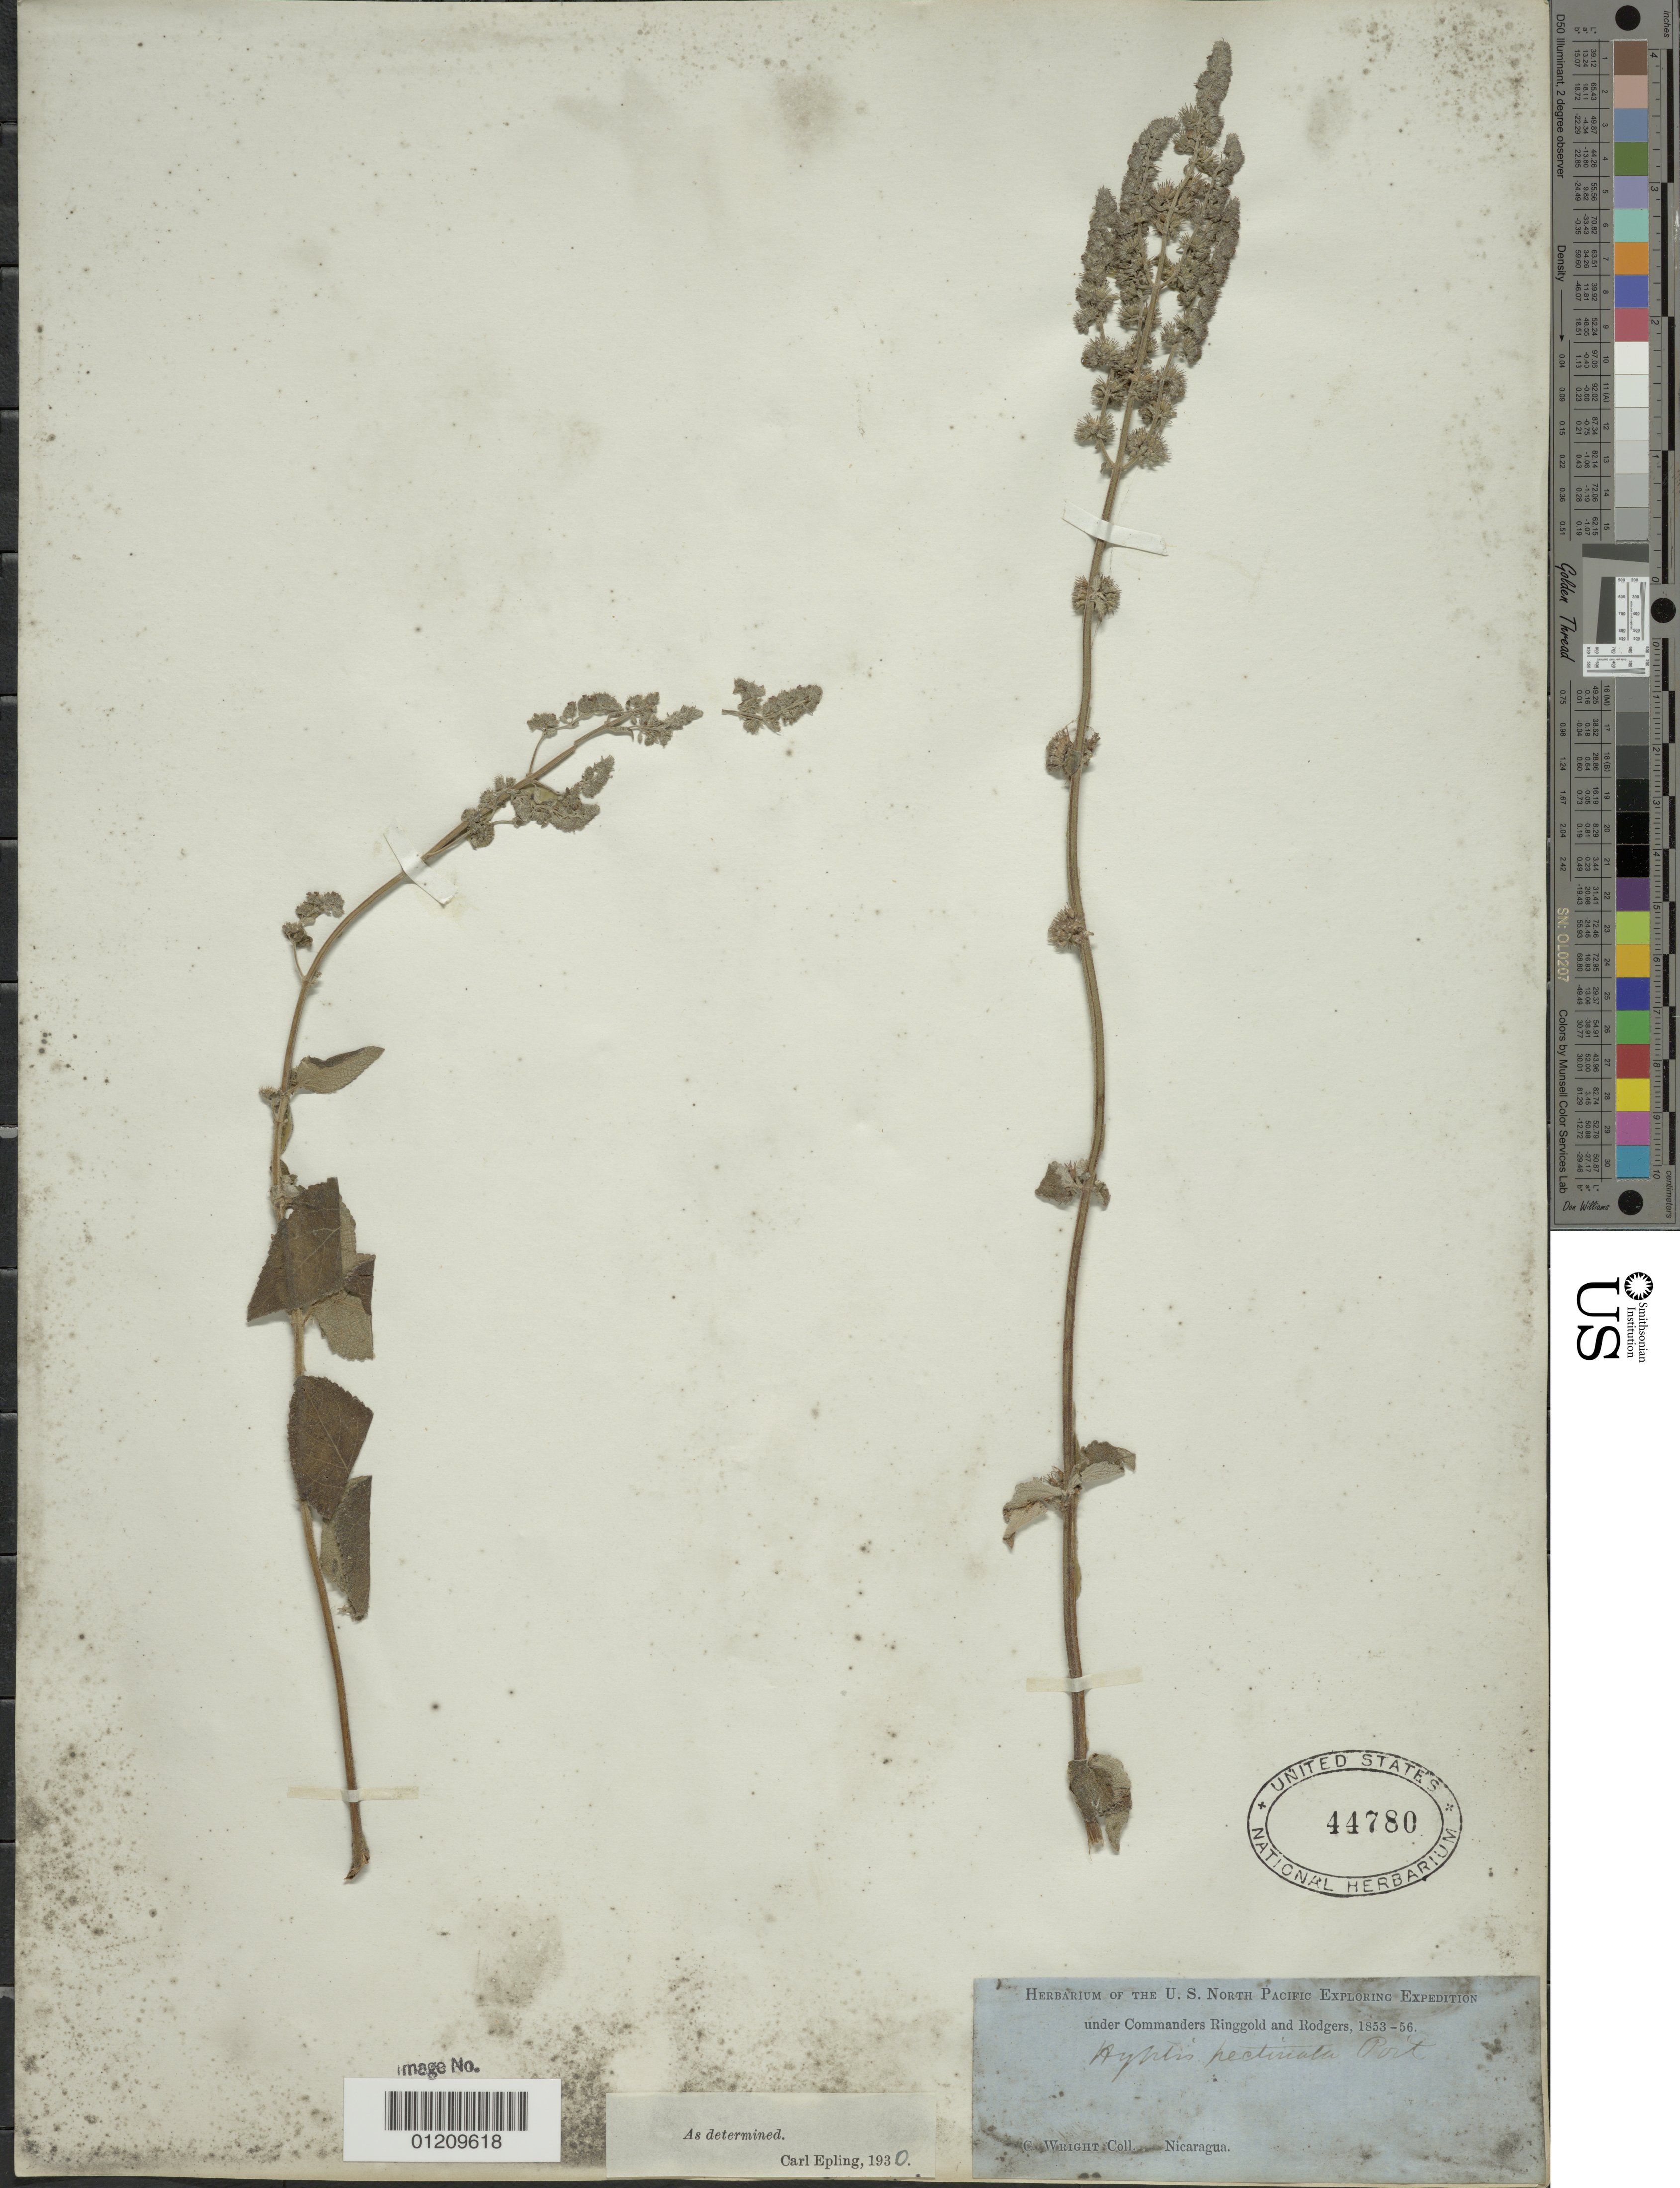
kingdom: Plantae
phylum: Tracheophyta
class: Magnoliopsida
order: Lamiales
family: Lamiaceae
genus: Hyptis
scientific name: Hyptis pectinata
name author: (L.) Poit.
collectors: C. Wright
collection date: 1853/1856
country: Nicaragua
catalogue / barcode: US 44780